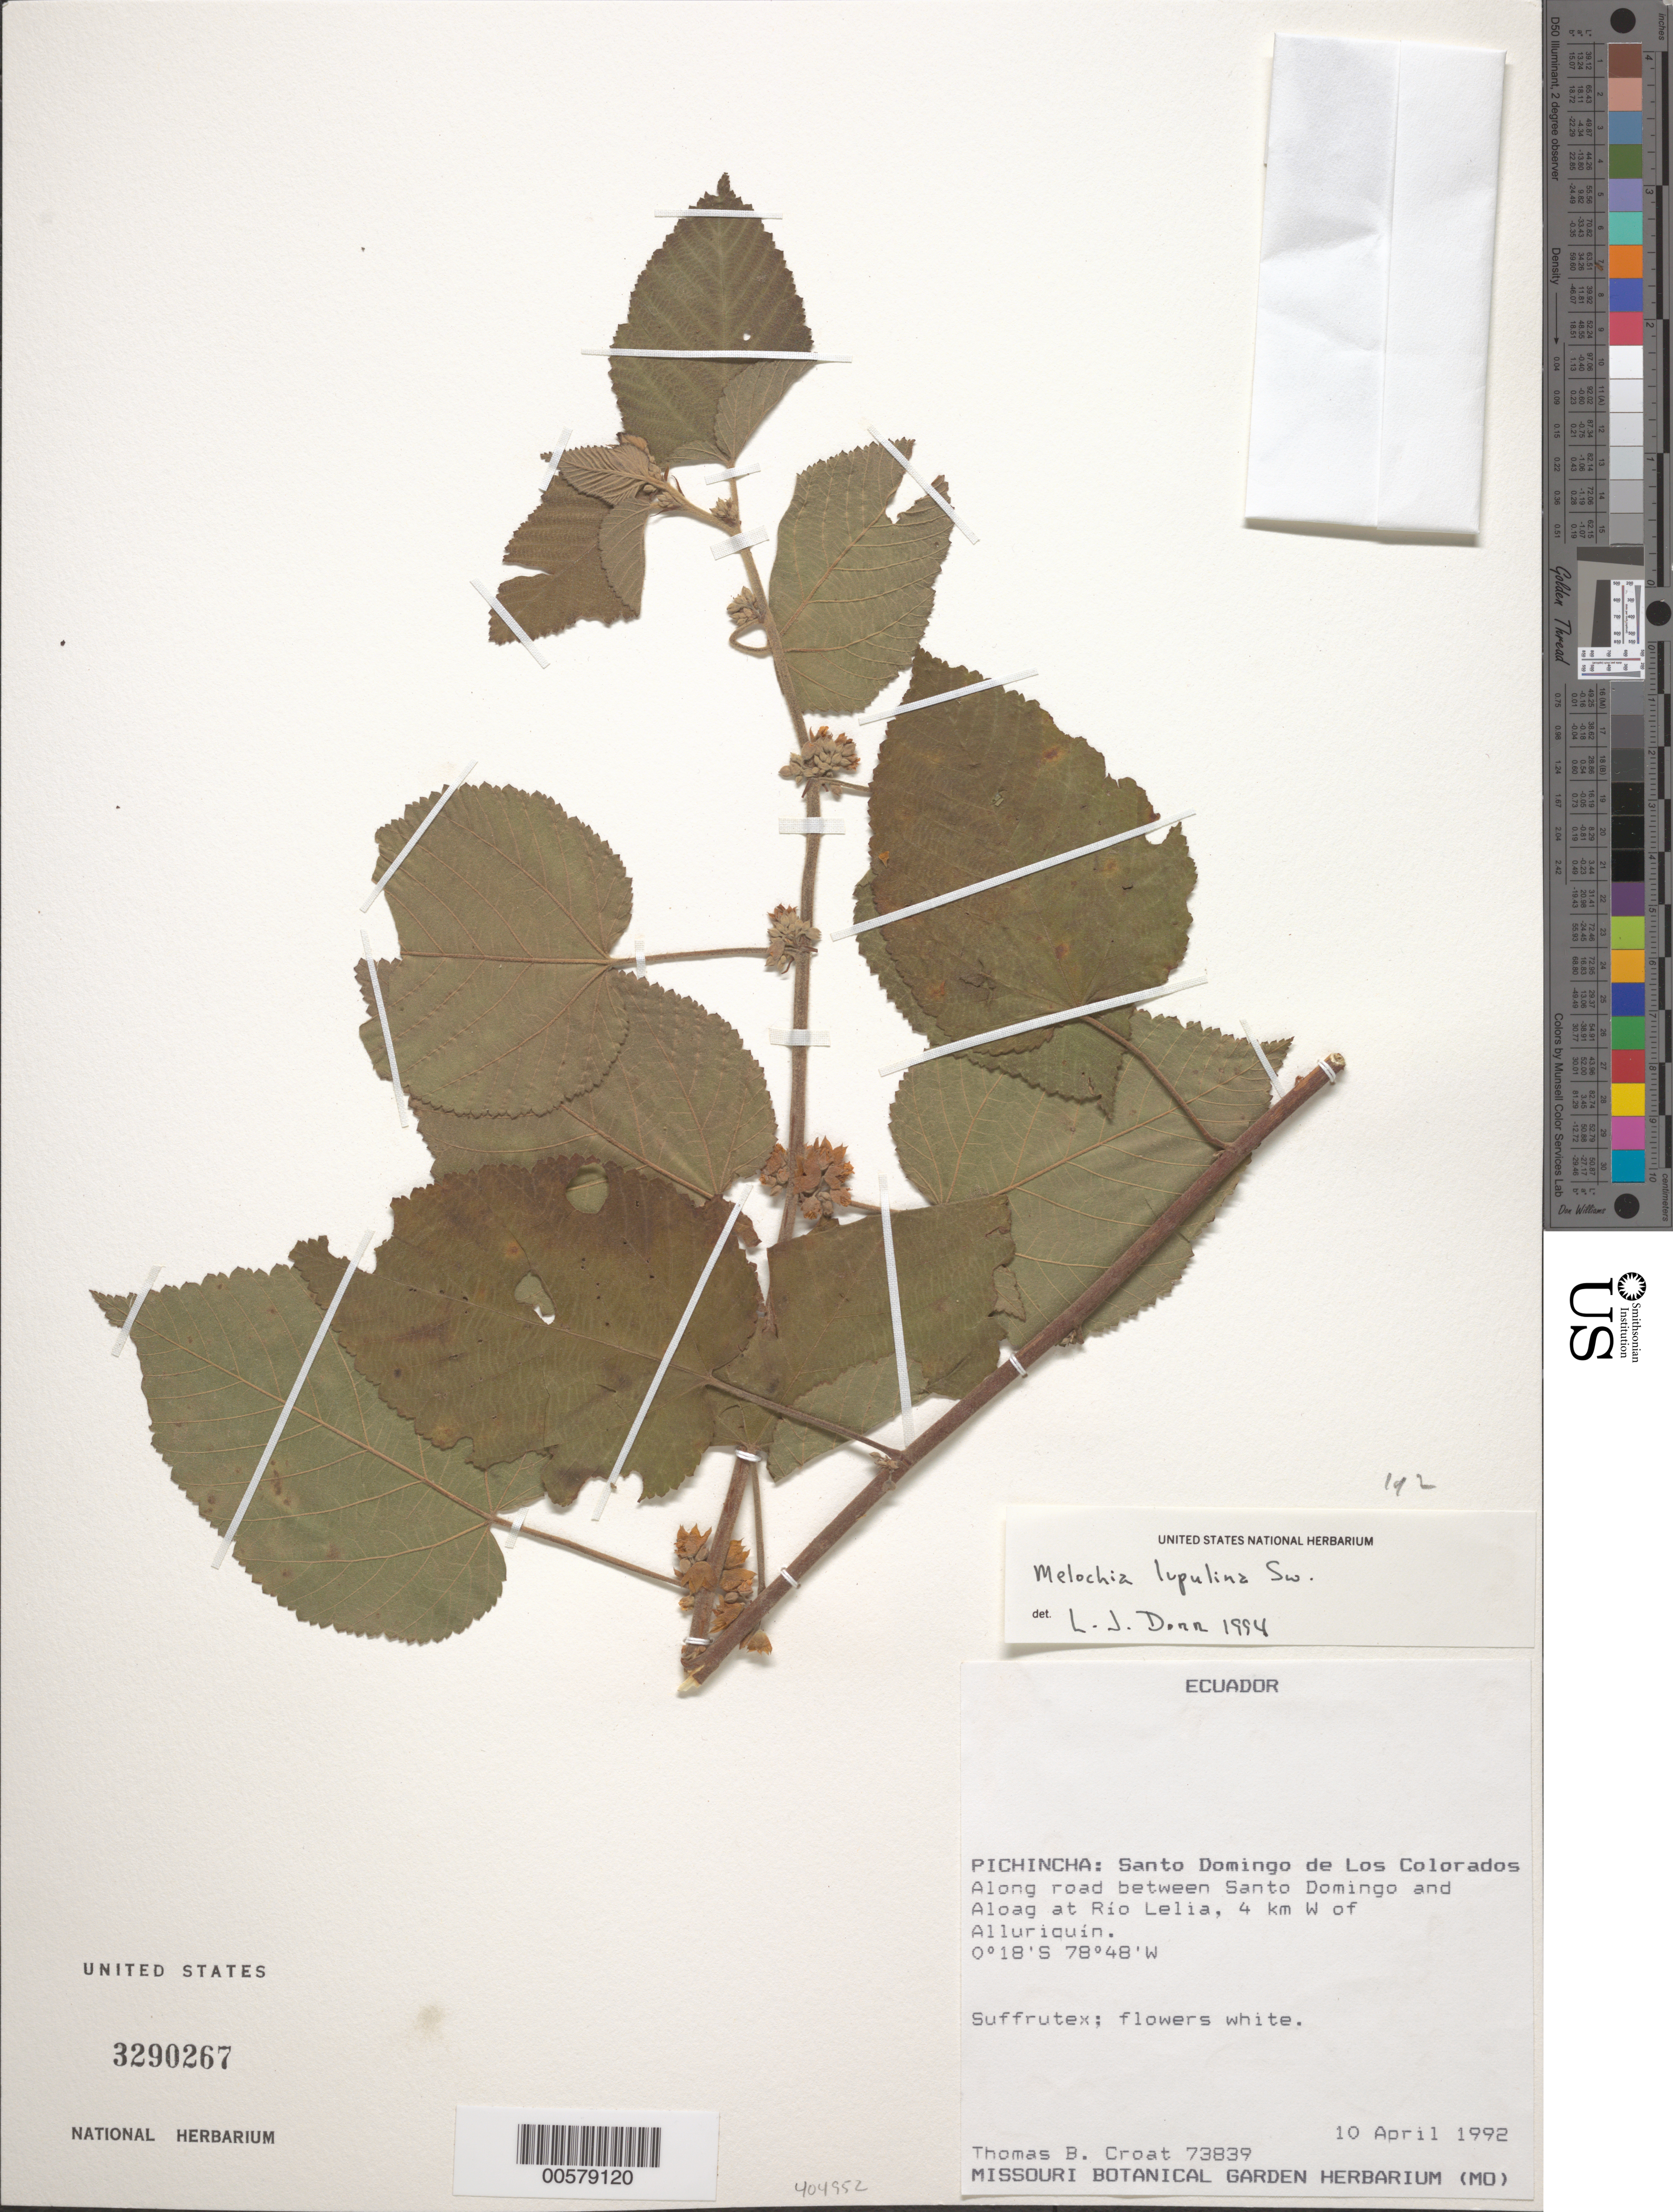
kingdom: Plantae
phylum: Tracheophyta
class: Magnoliopsida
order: Malvales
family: Malvaceae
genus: Melochia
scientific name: Melochia lupulina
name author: Sw.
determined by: Dorr, L. J., (BOT), Smithsonian Institution - National Museum of Natural History (UNITED STATES)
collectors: T. B. Croat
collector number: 73839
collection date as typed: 10 Apr 1992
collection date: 1992-04-10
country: Ecuador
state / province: Pichincha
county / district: Santo Domingo de Los Colorados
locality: Along road between Santo Domingo and Aloag at Río Lelia, 4 km W ofAlluriquin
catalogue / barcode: US 3290267